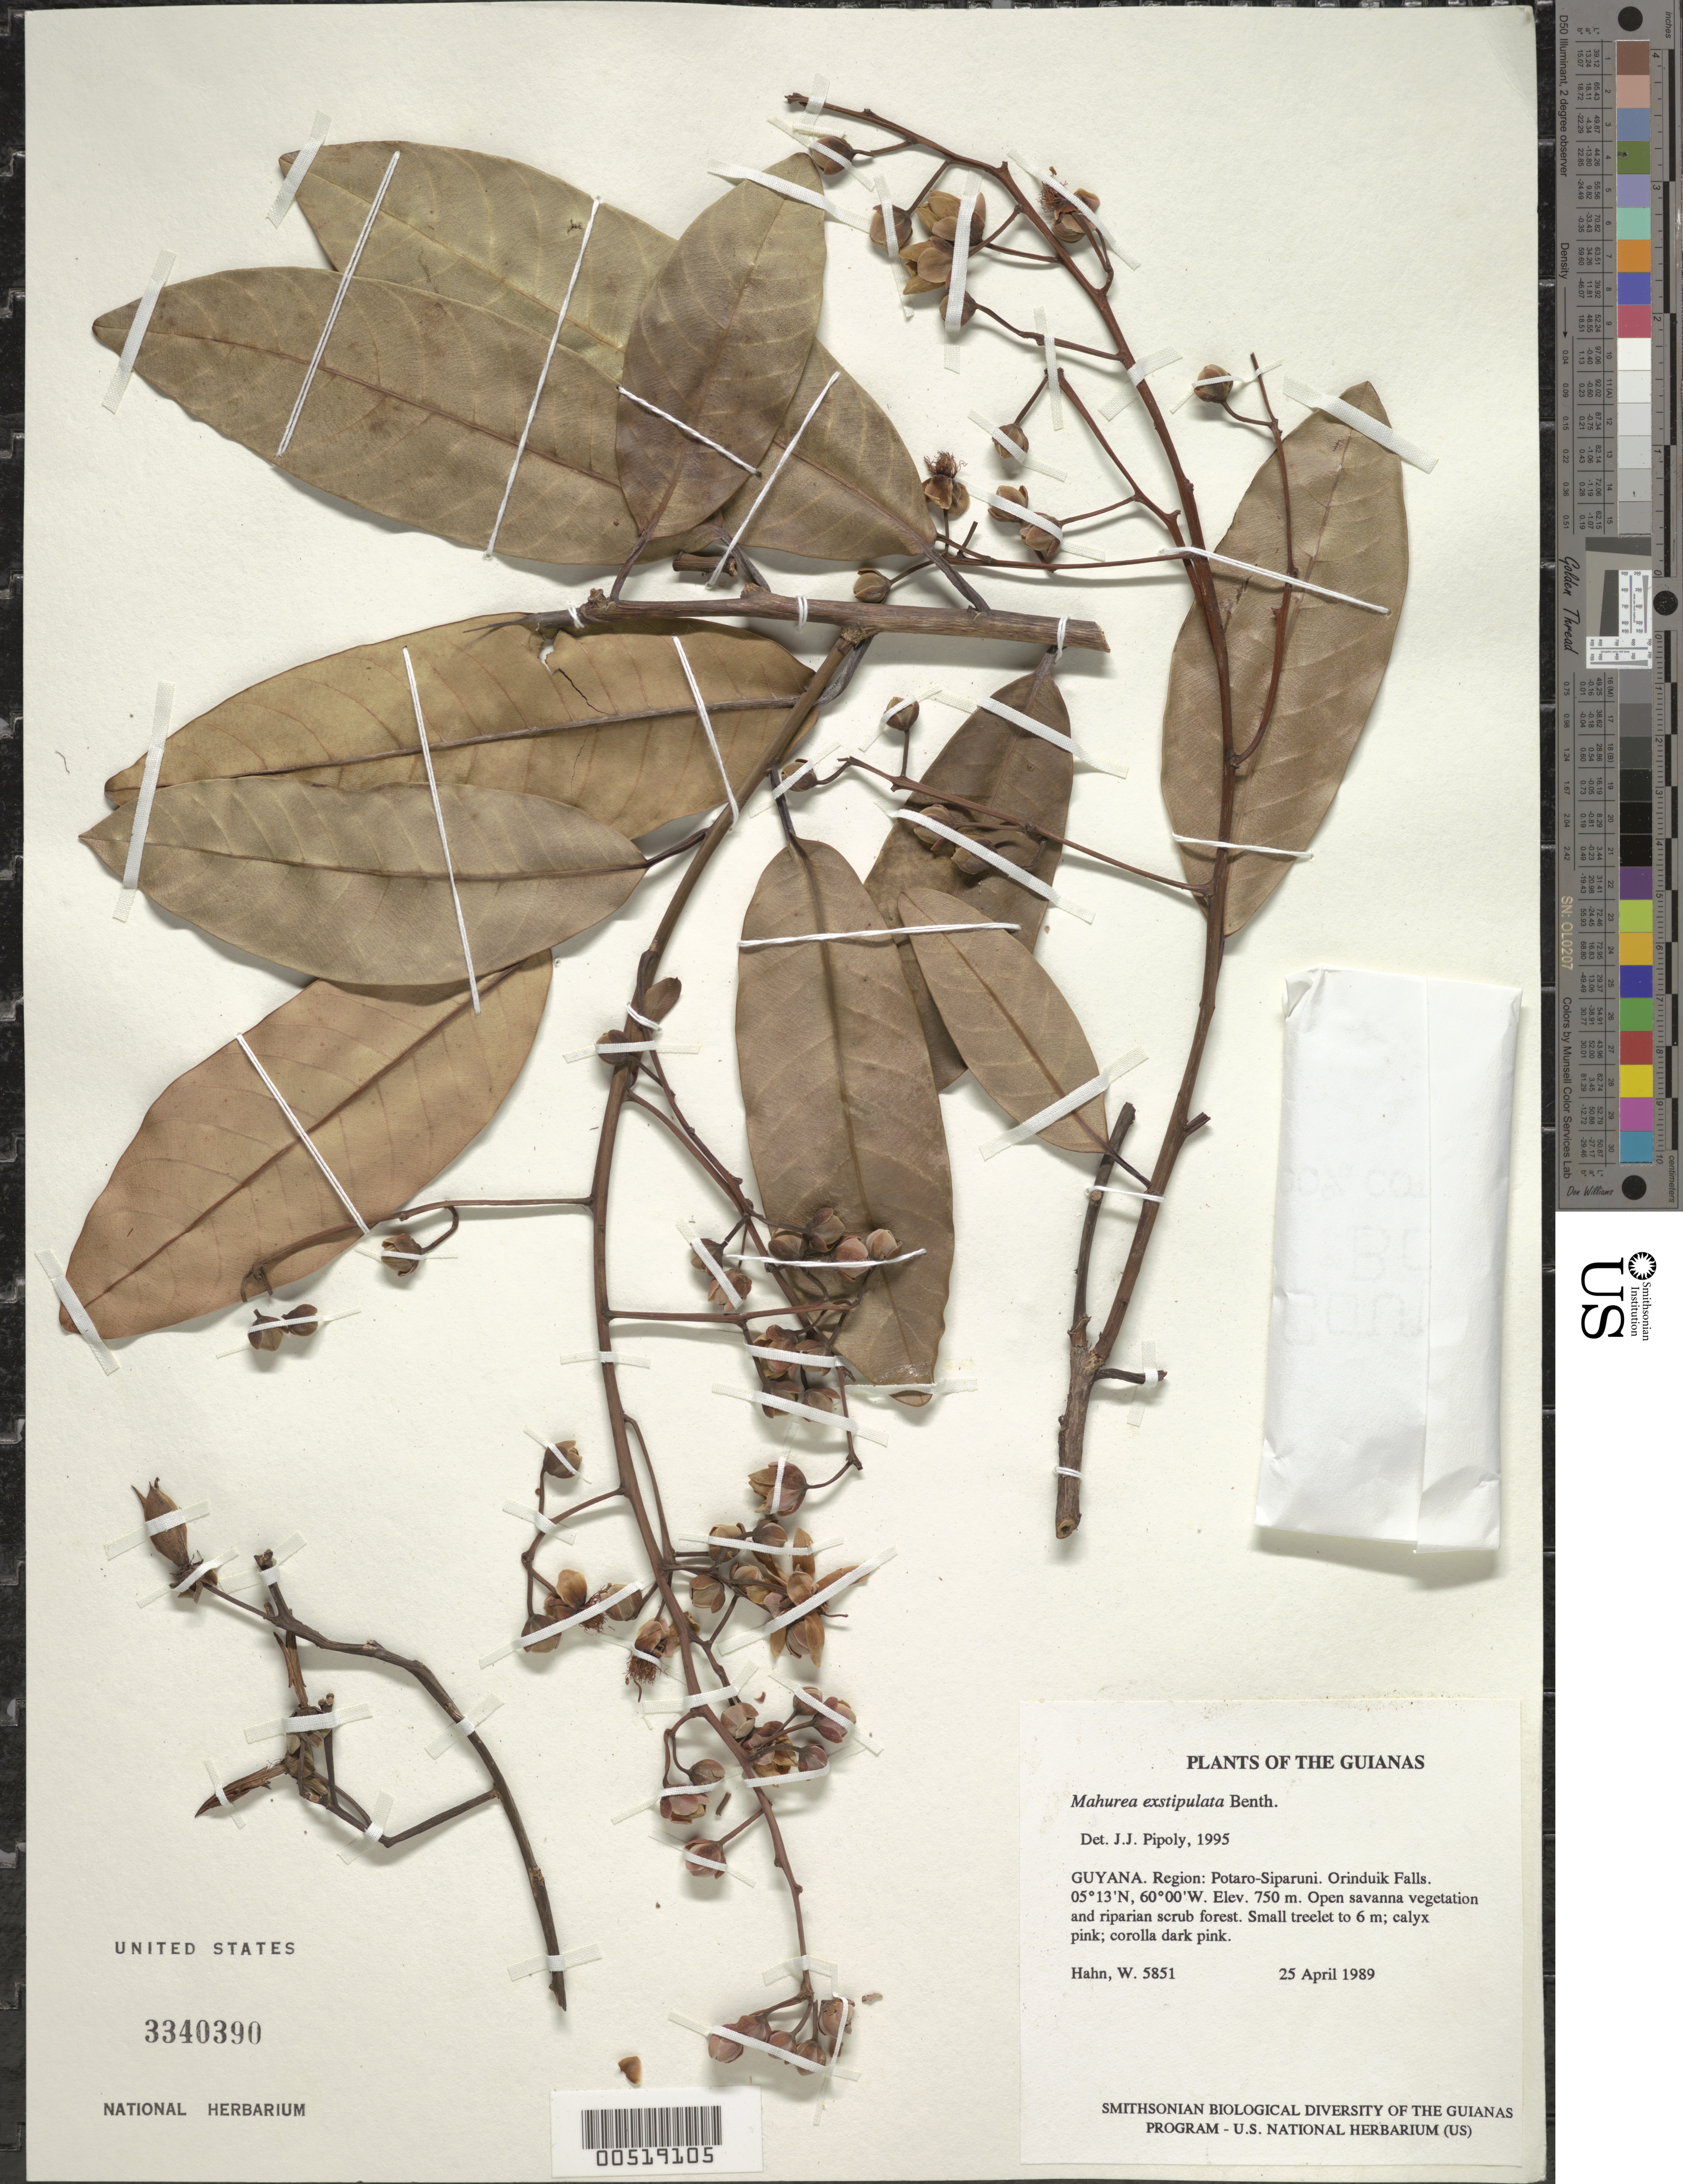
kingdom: Plantae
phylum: Tracheophyta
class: Magnoliopsida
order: Malpighiales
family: Calophyllaceae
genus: Mahurea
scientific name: Mahurea exstipulata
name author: Benth.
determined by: Pipoly, J. J., III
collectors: W. Hahn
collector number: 5851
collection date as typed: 25 April 1989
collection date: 1989-04-25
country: Guyana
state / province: Potaro-Siparuni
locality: Orinduik Falls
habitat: Open savanna vegetation and riparian scrub forest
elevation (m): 750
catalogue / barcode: US 3340390